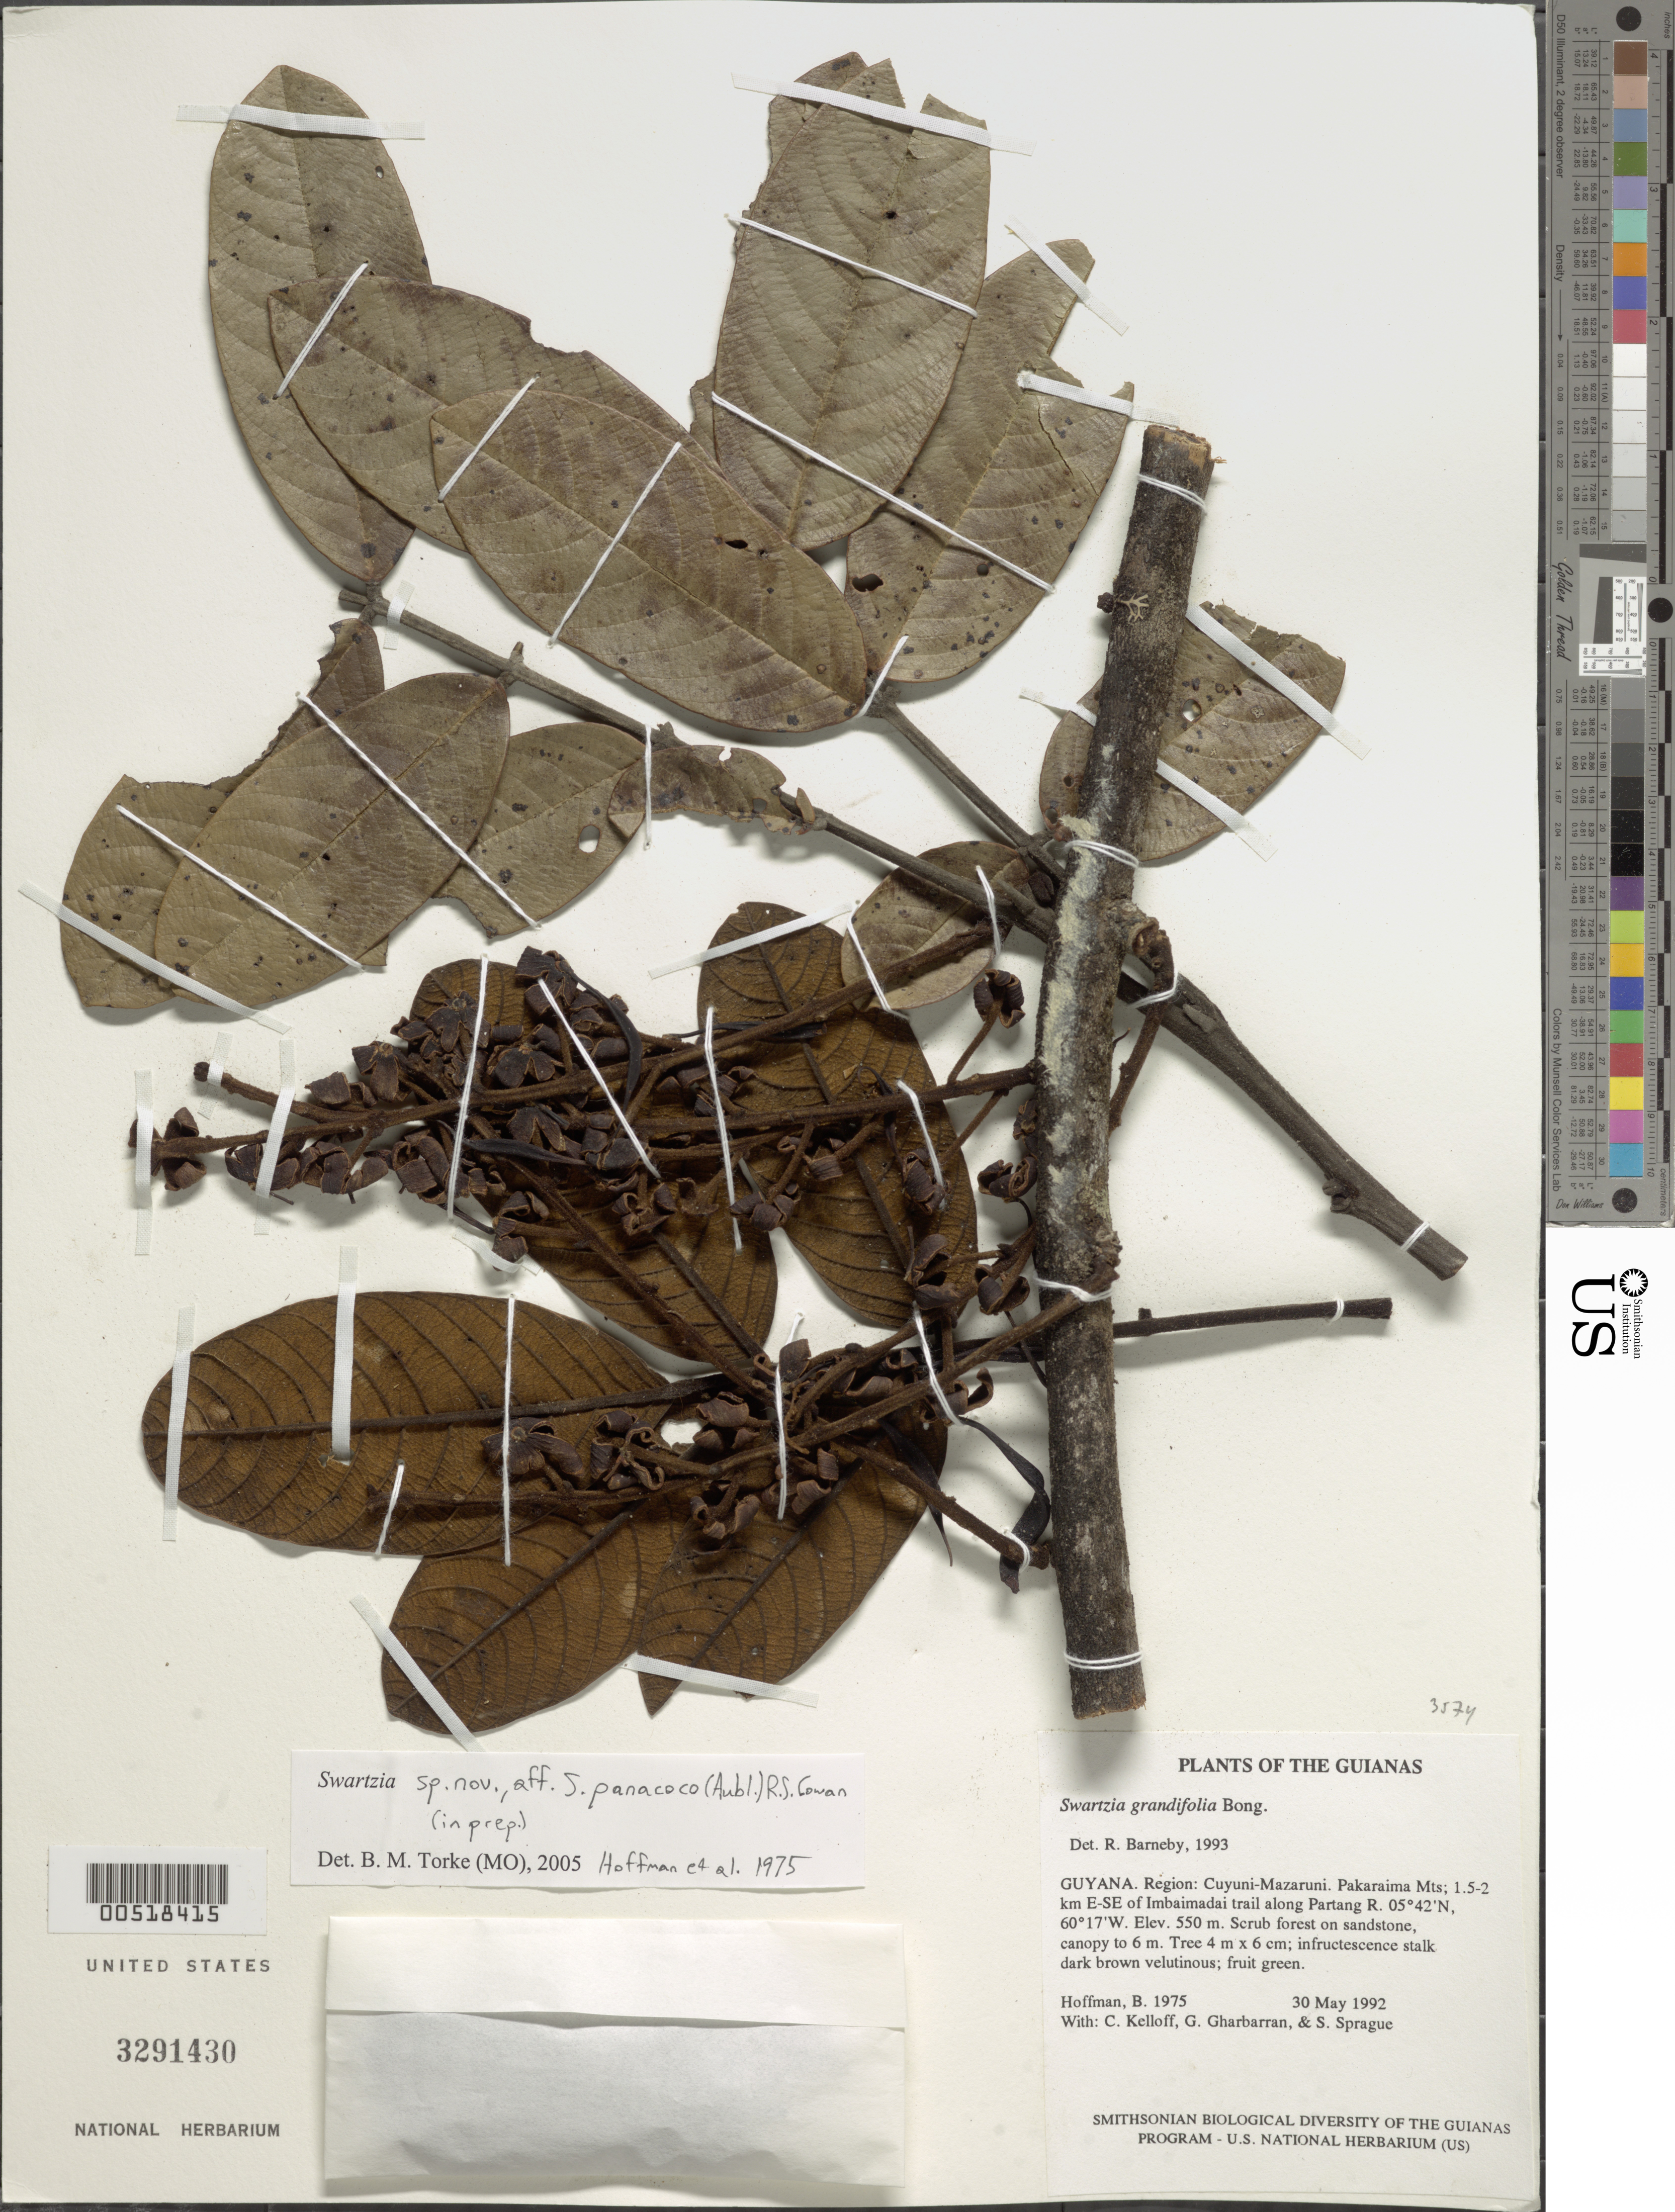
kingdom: Plantae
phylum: Tracheophyta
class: Magnoliopsida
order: Fabales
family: Fabaceae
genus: Swartzia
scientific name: Swartzia sp. nov. aff. panacoco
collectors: B. Hoffman, C. L. Kelloff, G. Gharbarran & S. Sprague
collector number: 1975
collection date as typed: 30 May 1992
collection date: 1992-05-30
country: Guyana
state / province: Cuyuni-Mazaruni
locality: Pakaraima Mts; 1.5-2 km ESE of Imbaimadai trail along Partang River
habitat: Scrub forest on sandstone, canopy to 6 m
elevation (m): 550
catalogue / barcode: US 3291430